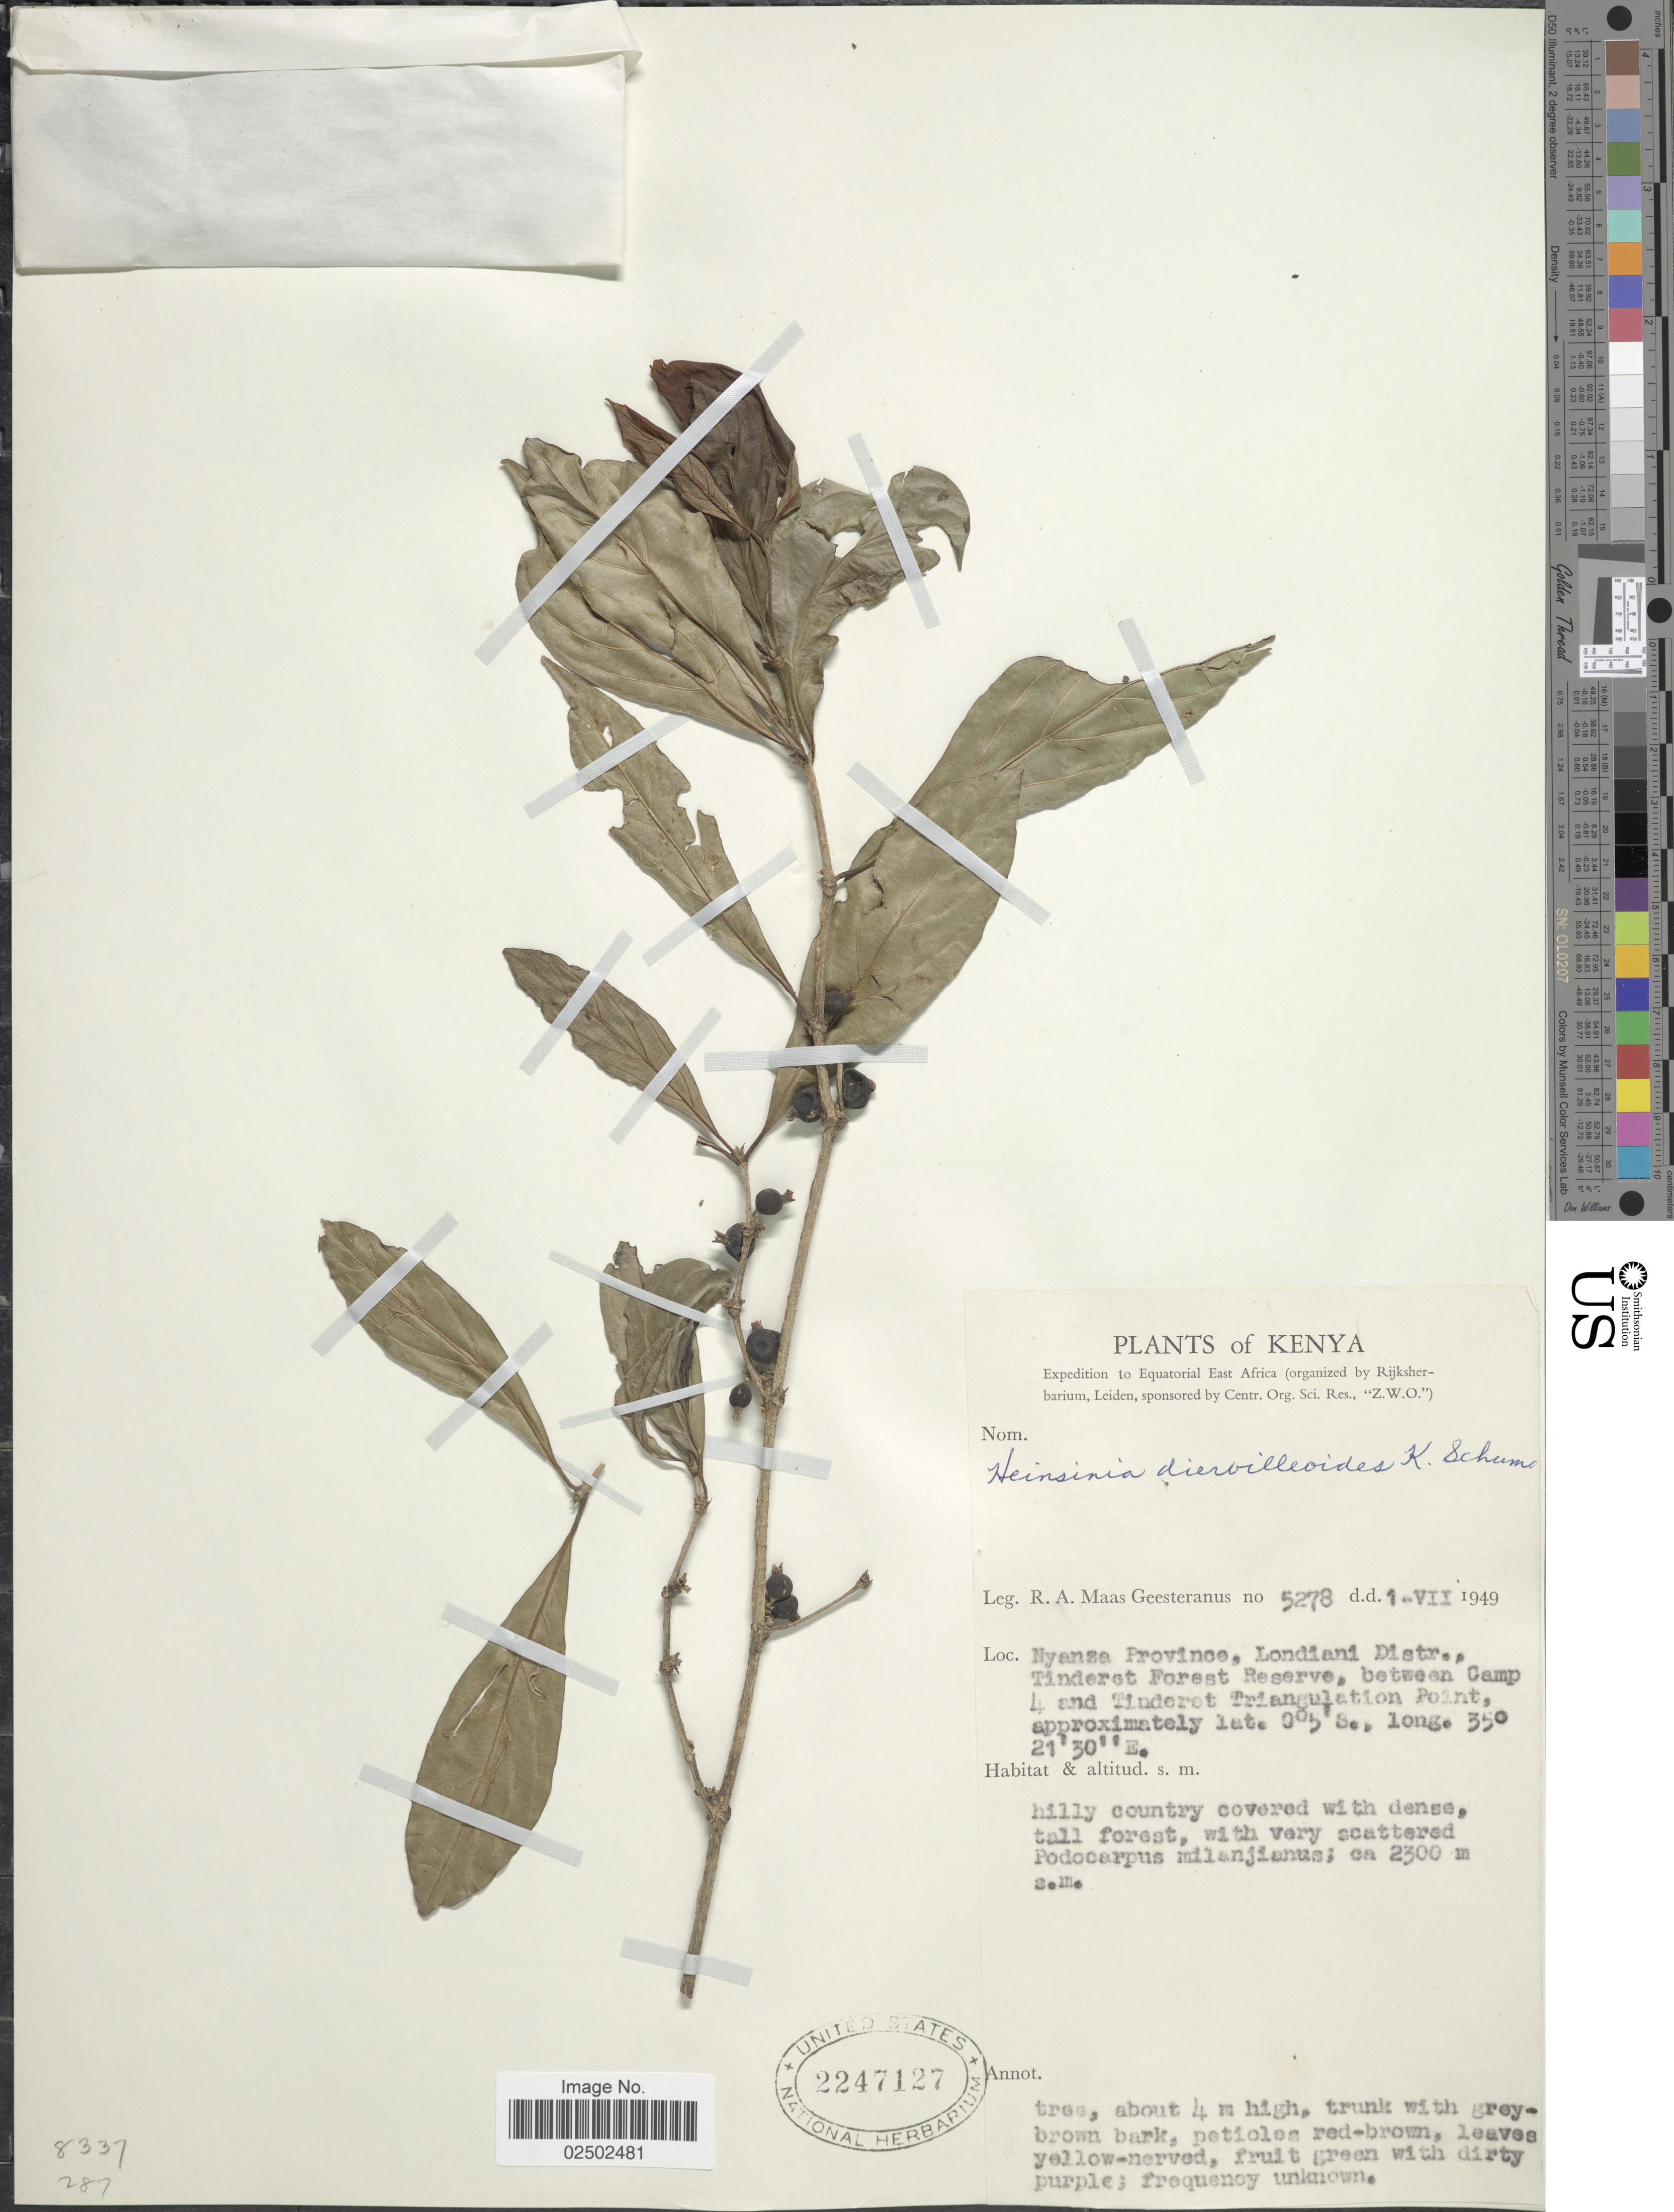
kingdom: Plantae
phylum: Tracheophyta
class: Magnoliopsida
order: Gentianales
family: Rubiaceae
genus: Heinsenia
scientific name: Heinsenia diervilleoides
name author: K. Schum.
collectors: R. A. Maas Geesteranus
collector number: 5278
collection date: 1949-07-01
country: Kenya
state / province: Kericho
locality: Londiani Distr. Tinderet Forest Reserve, between Camp 4 and Tinderet Triangulation Point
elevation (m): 2300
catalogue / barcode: US 2247127